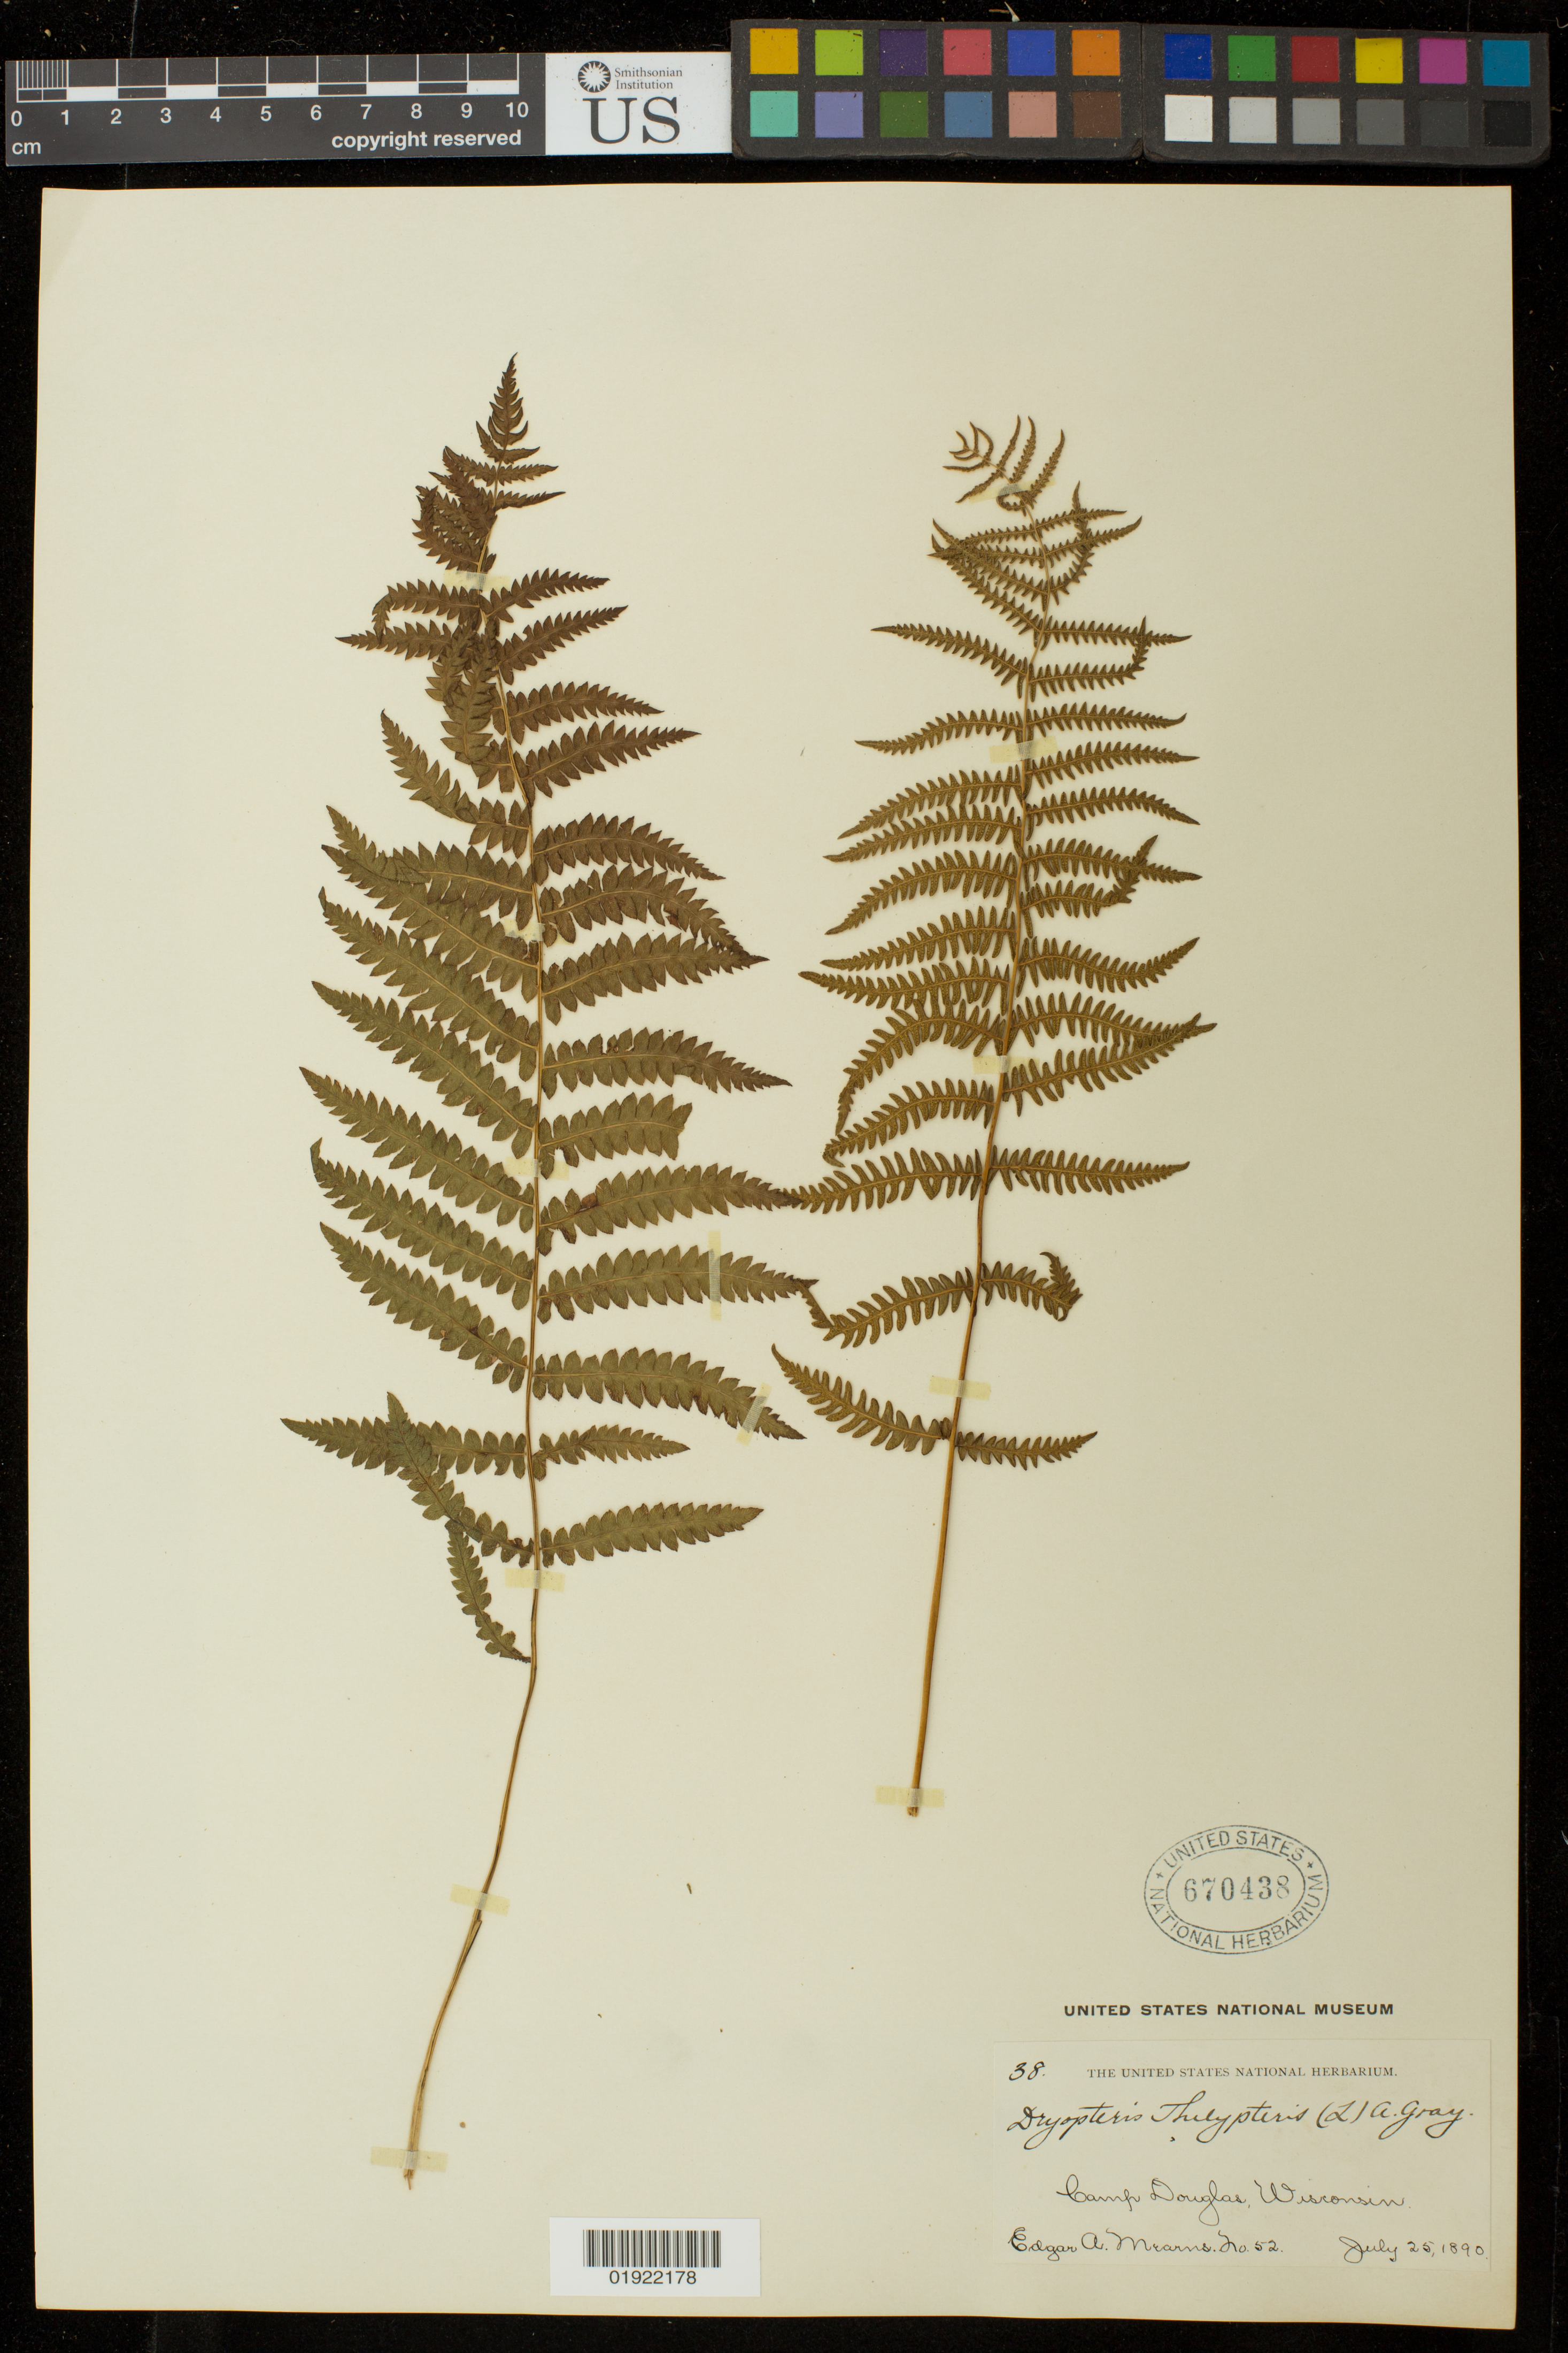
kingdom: Plantae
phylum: Tracheophyta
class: Polypodiopsida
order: Polypodiales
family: Thelypteridaceae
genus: Thelypteris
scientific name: Thelypteris palustris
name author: (Salisb.) Schott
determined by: Schott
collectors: E. A. Mearns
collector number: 52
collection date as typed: July 25, 1890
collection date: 1890-07-25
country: United States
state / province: Wisconsin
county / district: Juneau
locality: Camp Douglas, Wisconsin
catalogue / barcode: US 670438